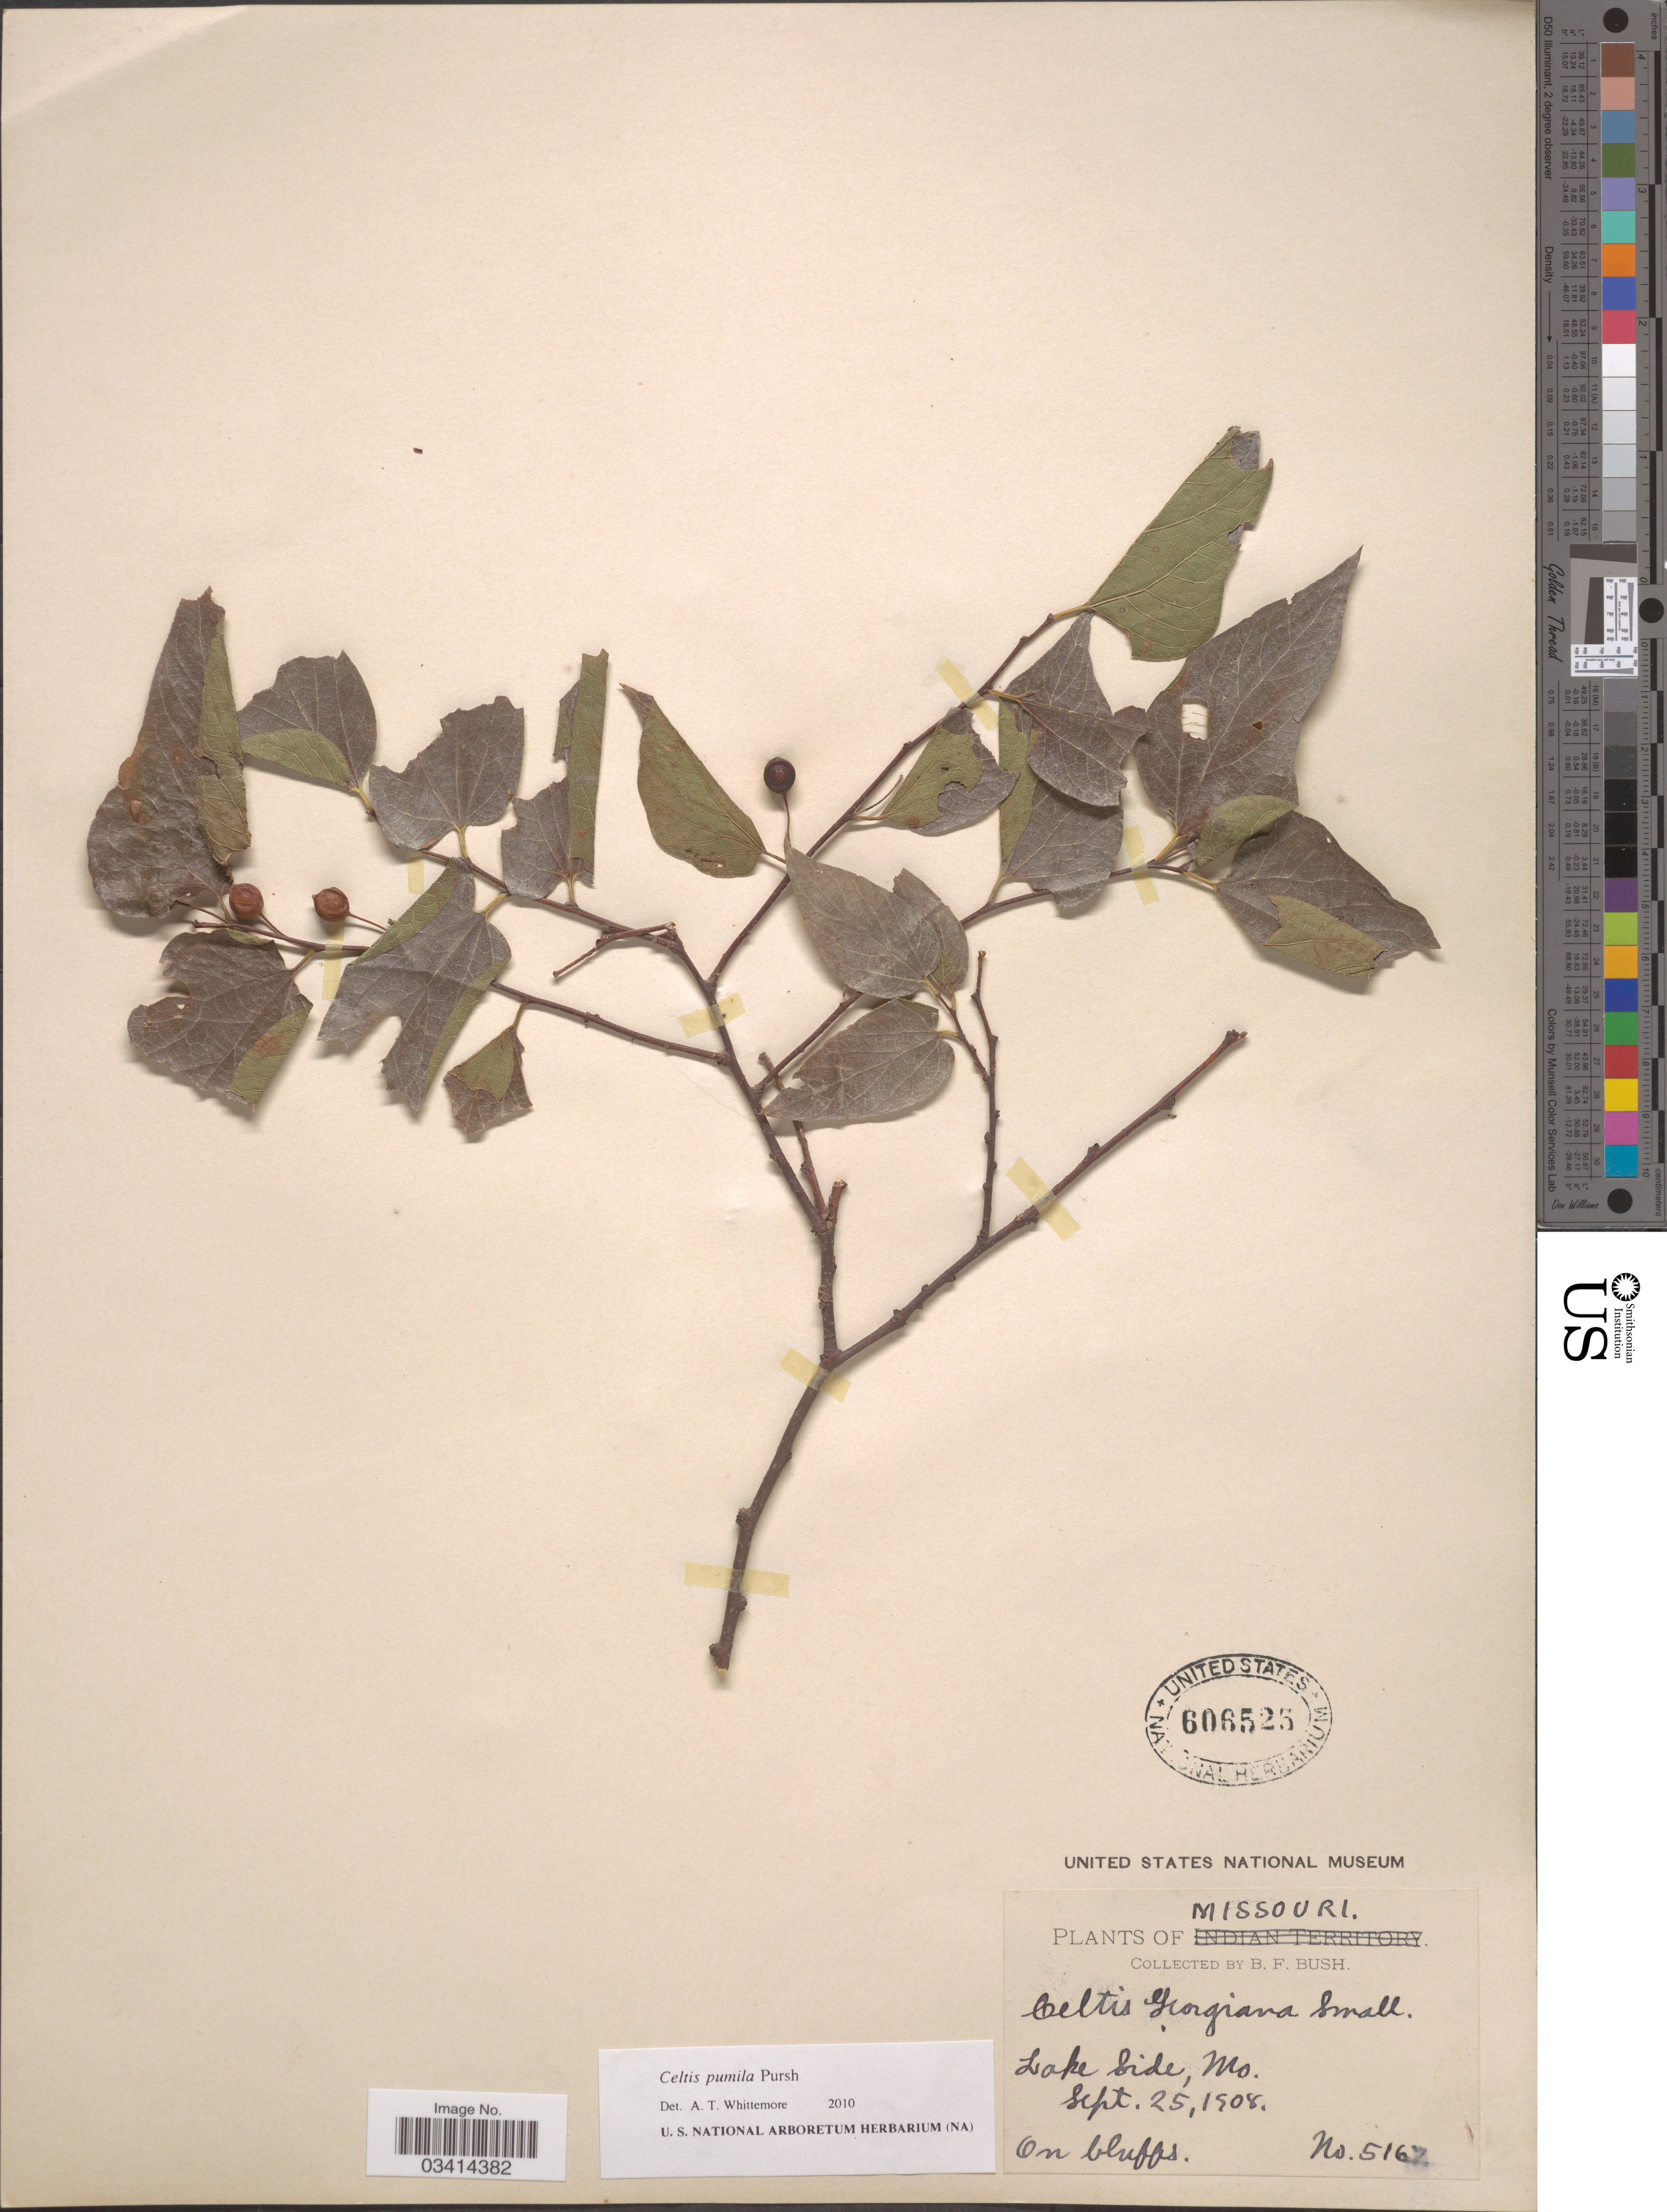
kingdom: Plantae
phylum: Tracheophyta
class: Magnoliopsida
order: Rosales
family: Cannabaceae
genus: Celtis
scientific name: Celtis sp.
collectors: B. F. Bush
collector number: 5167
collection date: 1908-09-25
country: United States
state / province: Missouri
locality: Lake Side.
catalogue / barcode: US 606525